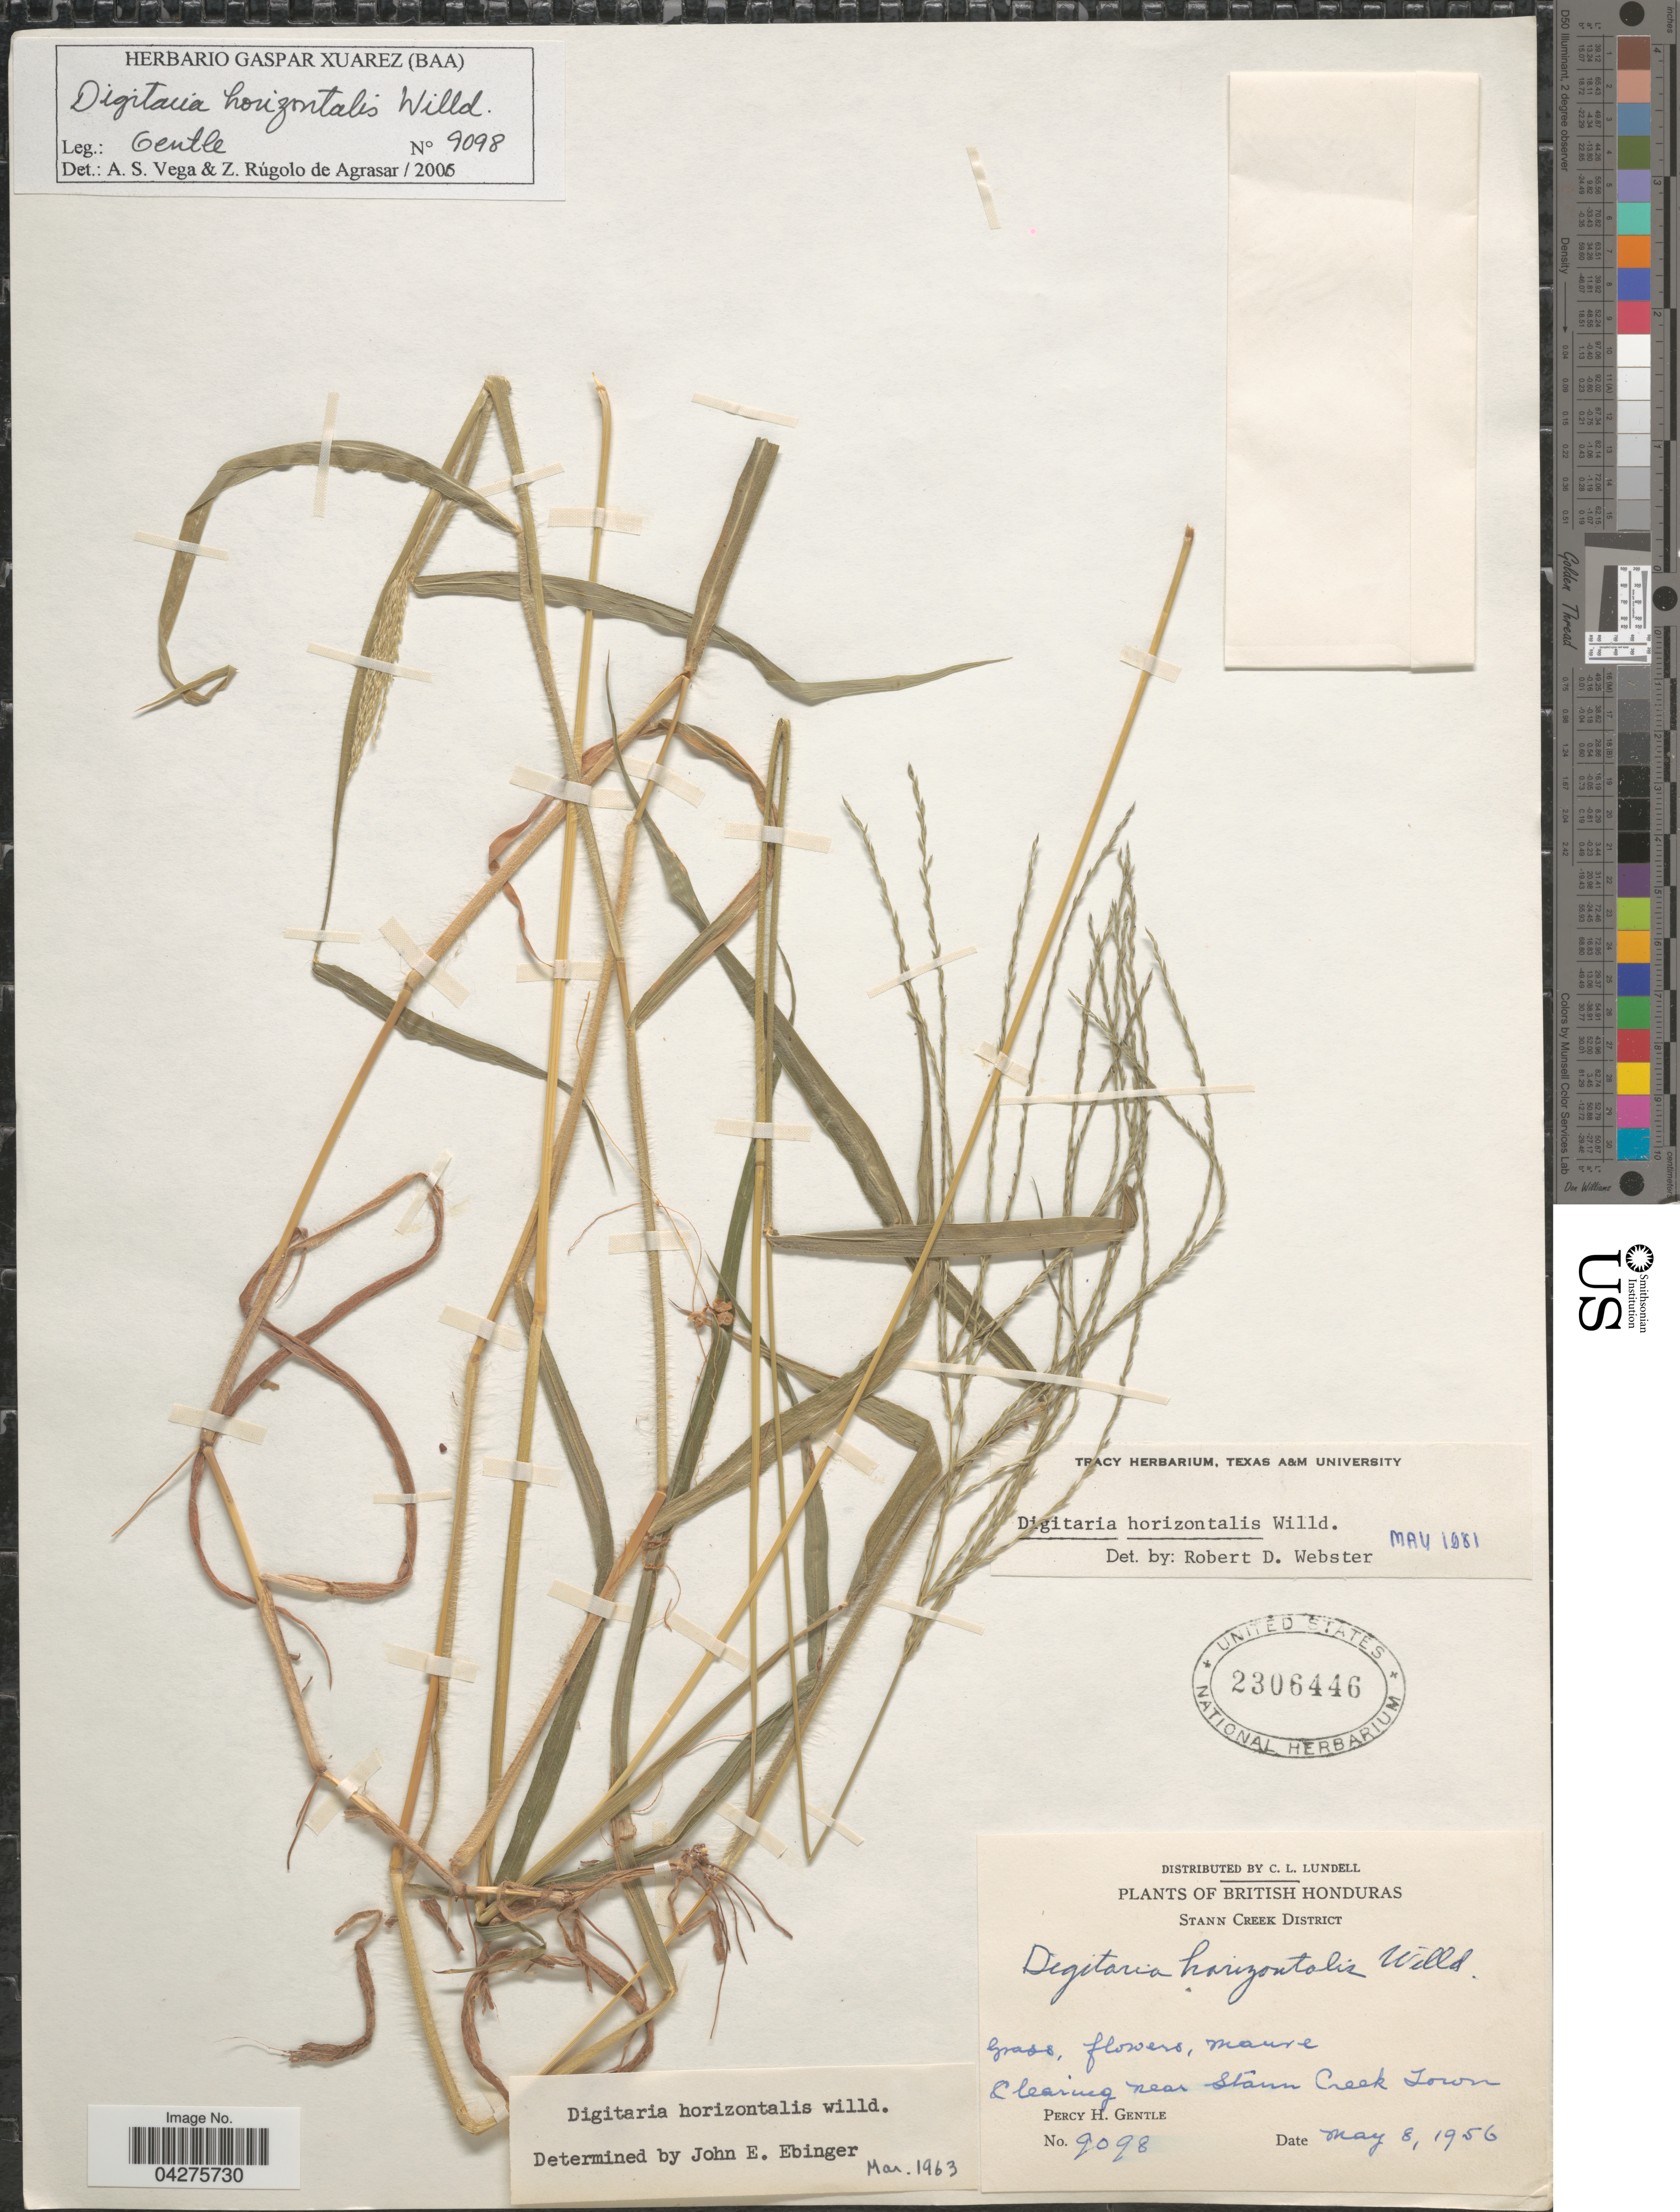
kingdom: Plantae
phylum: Tracheophyta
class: Liliopsida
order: Poales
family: Poaceae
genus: Digitaria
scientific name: Digitaria horizontalis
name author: Willd.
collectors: P. H. Gentle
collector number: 9098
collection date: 1956-05-08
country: Belize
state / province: Stann Creek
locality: British Honduras. Stann Creek District. Clearing near Stann Creek Town.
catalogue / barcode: US 2306446